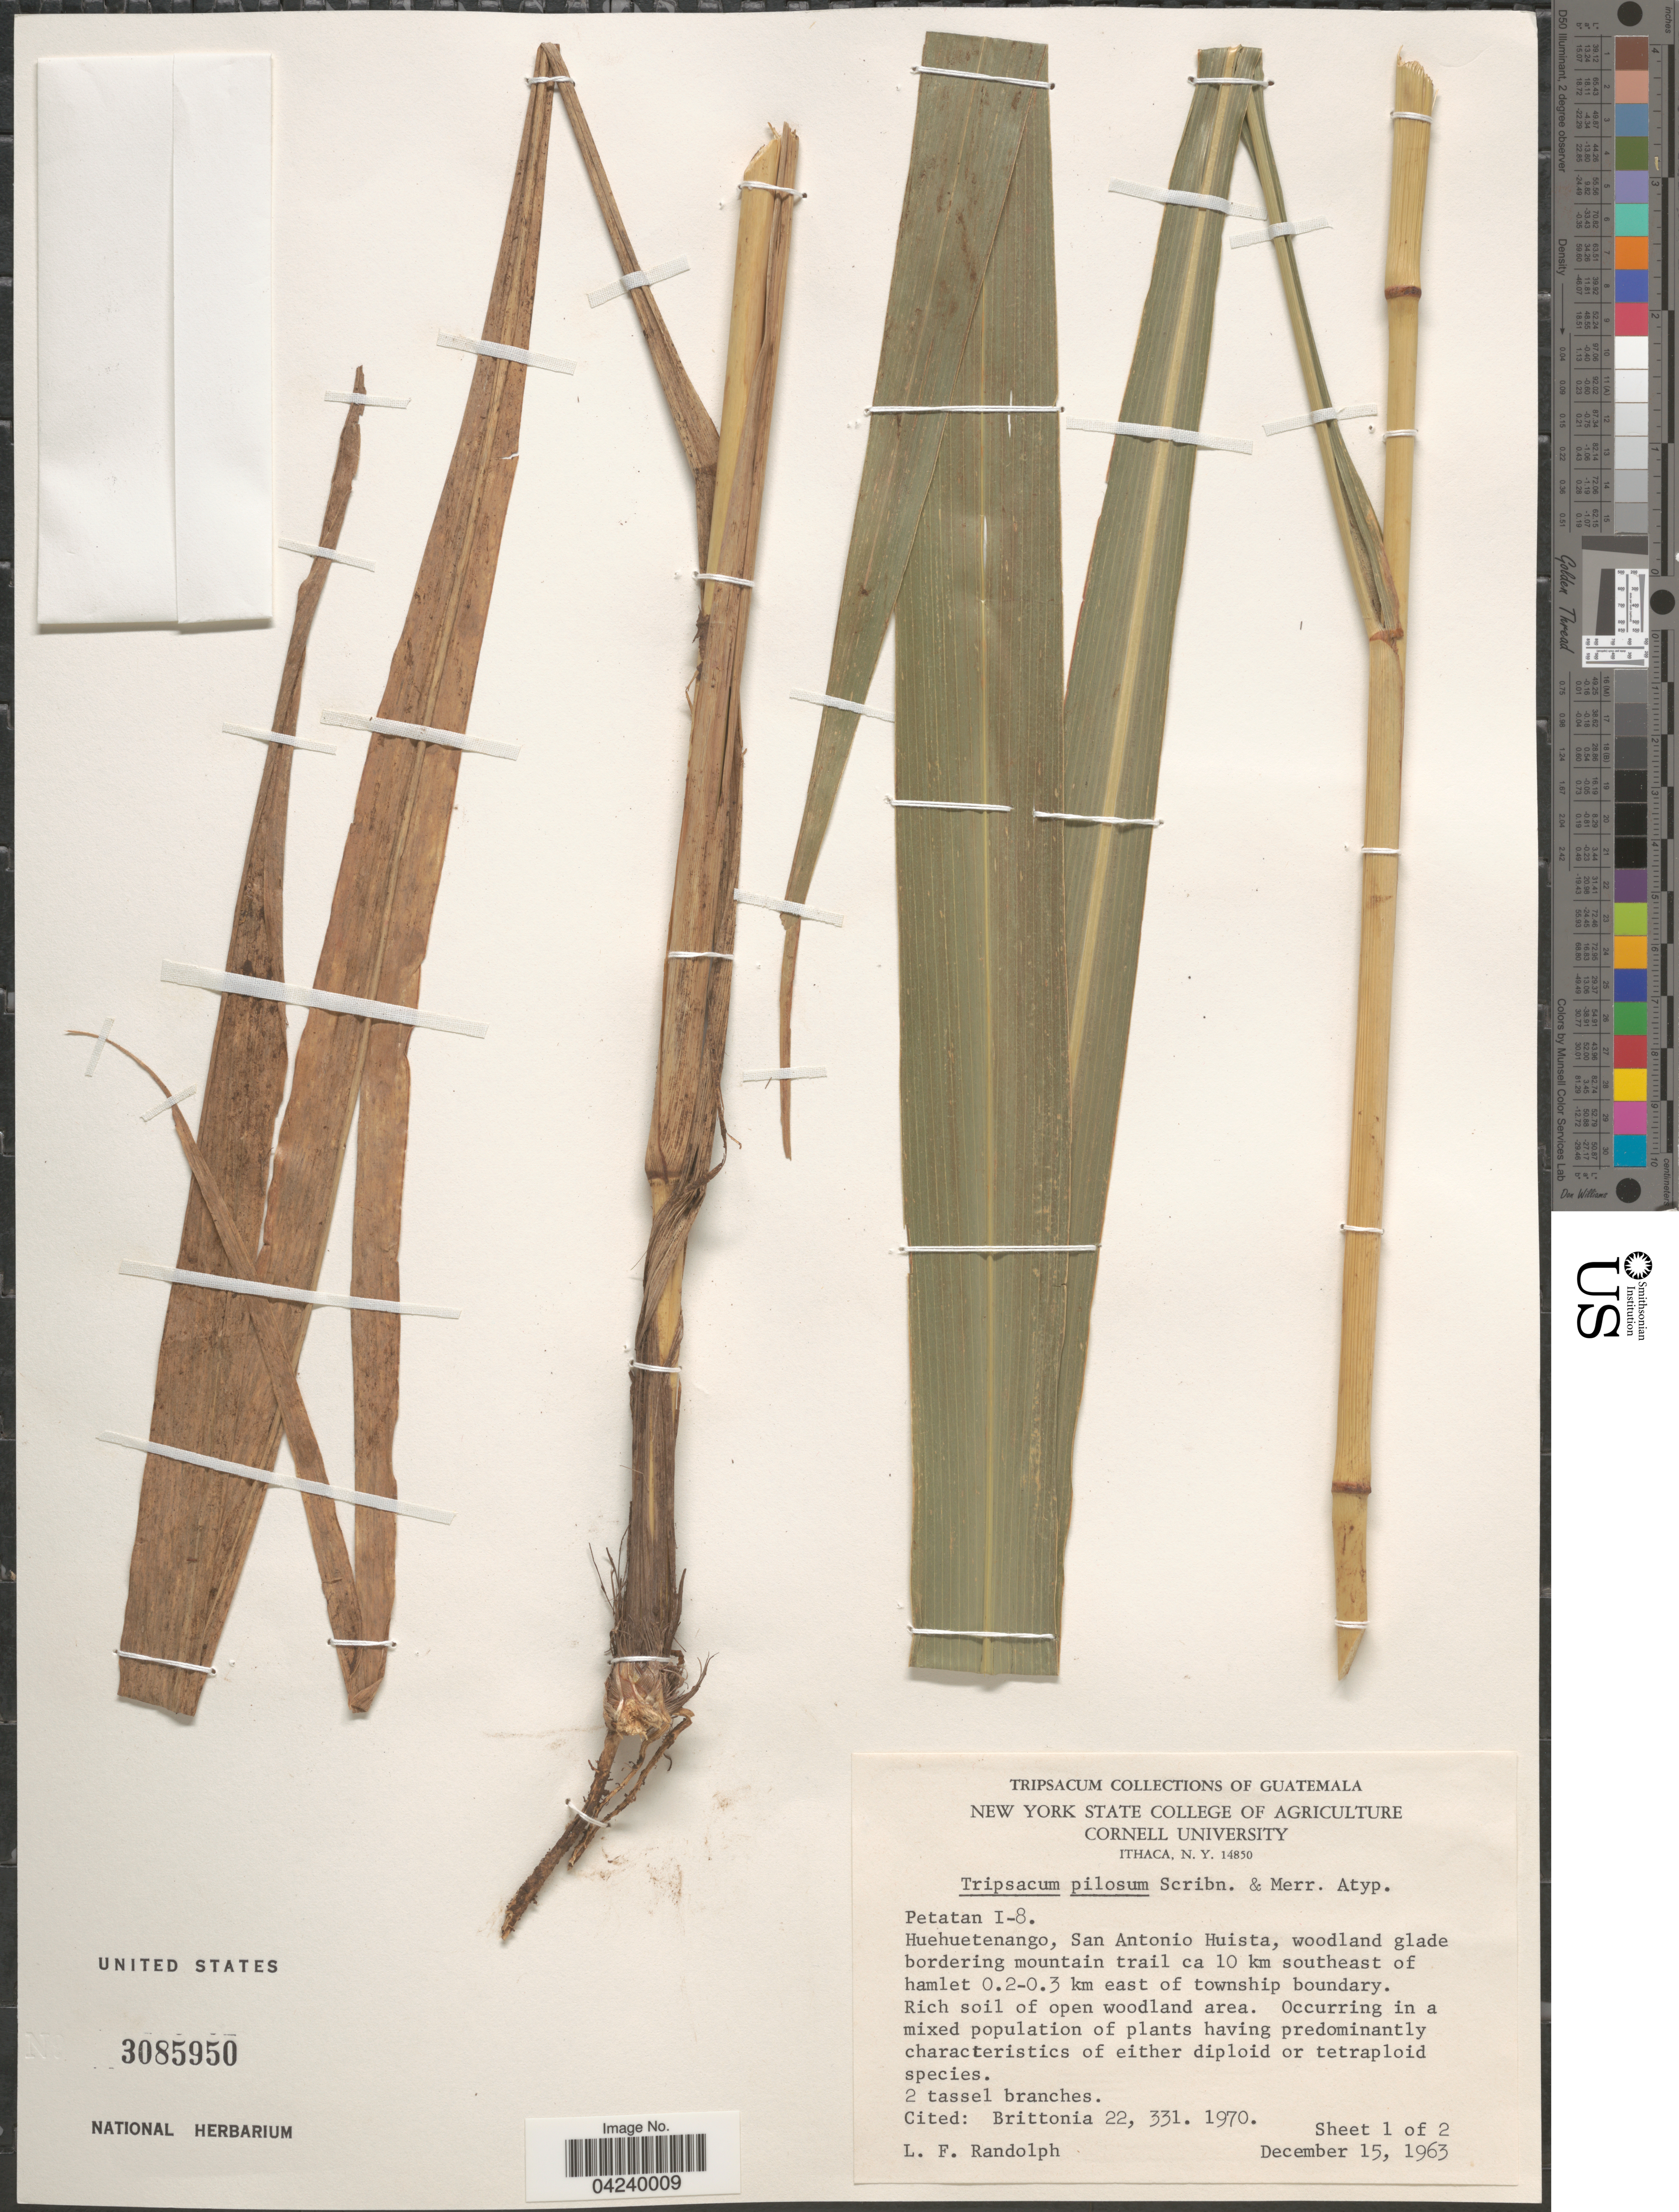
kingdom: Plantae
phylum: Tracheophyta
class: Liliopsida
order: Poales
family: Poaceae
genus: Tripsacum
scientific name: Tripsacum pilosum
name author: Scribn. & Merr.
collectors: L. F. Randolph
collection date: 1963-12-15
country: Guatemala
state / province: Huehuetenango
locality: San Antonio Huista, woodland glade bordering mountain trail ca 10 km southeast of hamlet 0.2-0.3 km east of township boundary. Rich soil of open woodland area.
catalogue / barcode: US 3085950